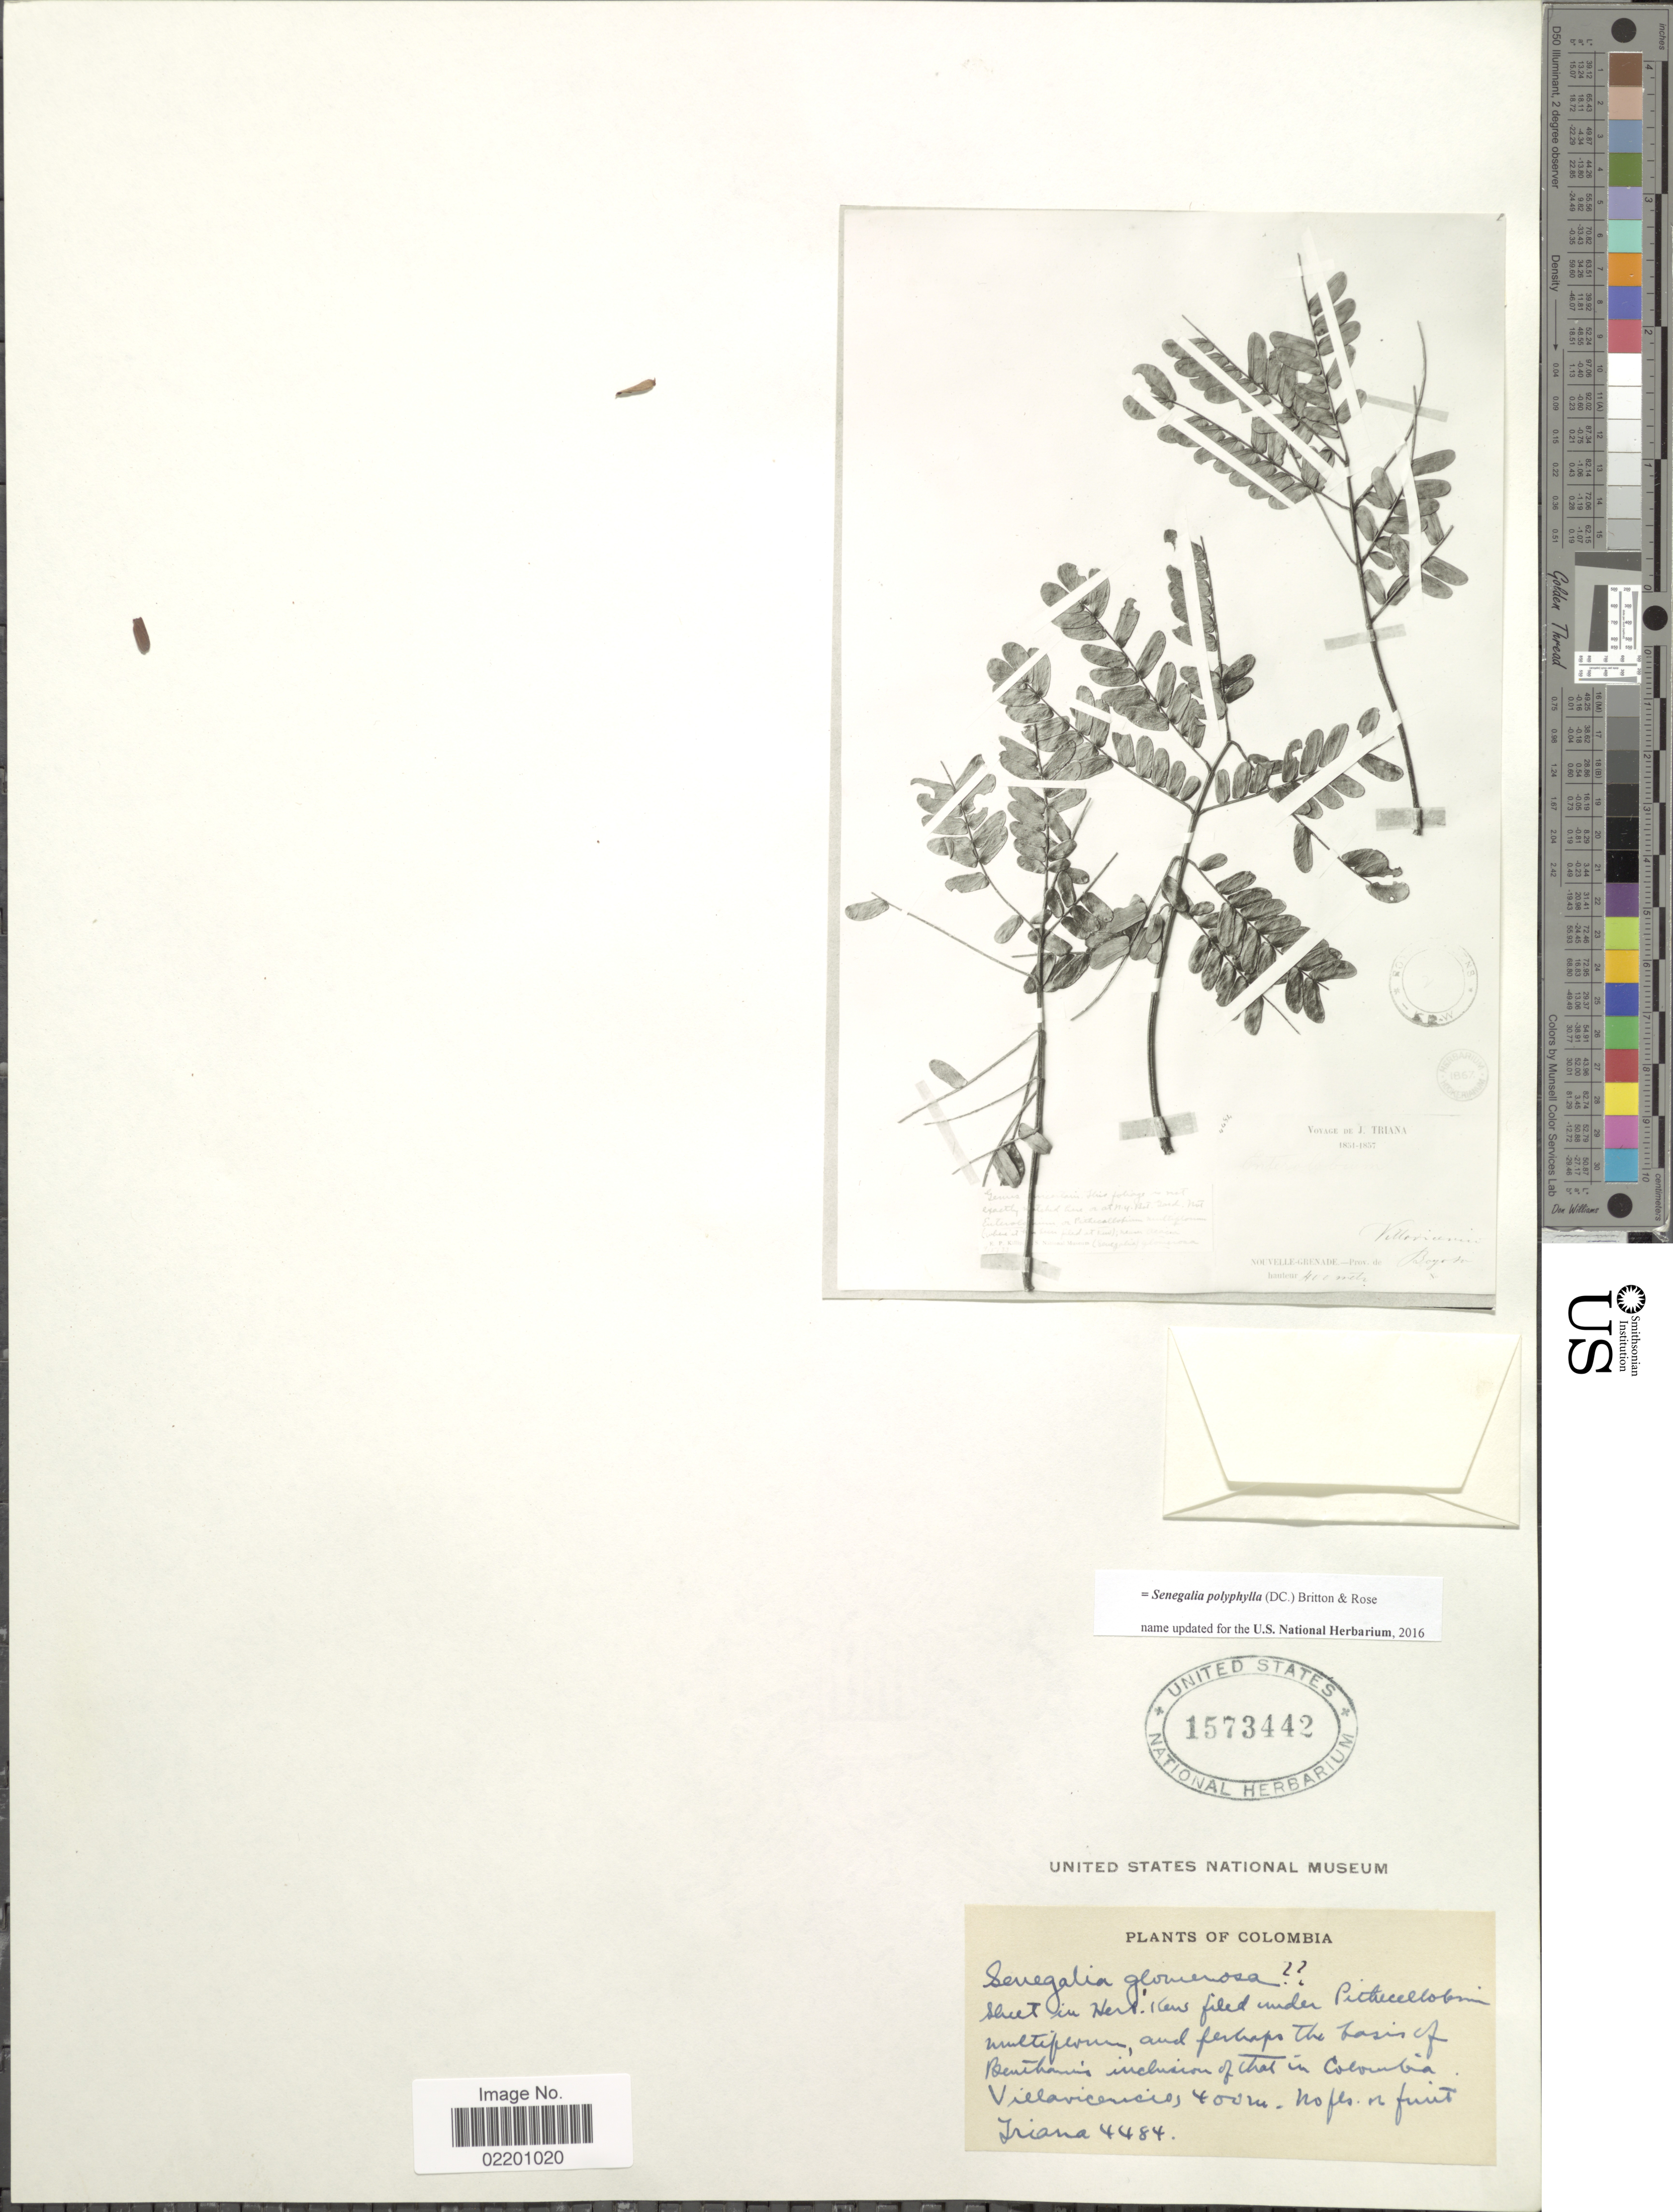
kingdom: Plantae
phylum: Tracheophyta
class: Magnoliopsida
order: Fabales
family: Fabaceae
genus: Senegalia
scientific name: Senegalia polyphylla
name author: (DC.) Britton & Rose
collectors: J. Triana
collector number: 4484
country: Colombia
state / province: Bogota D.C.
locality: Villavicencio. Nouvelle-Grenade - Prov. de Bogota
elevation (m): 400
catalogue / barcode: US 1573442